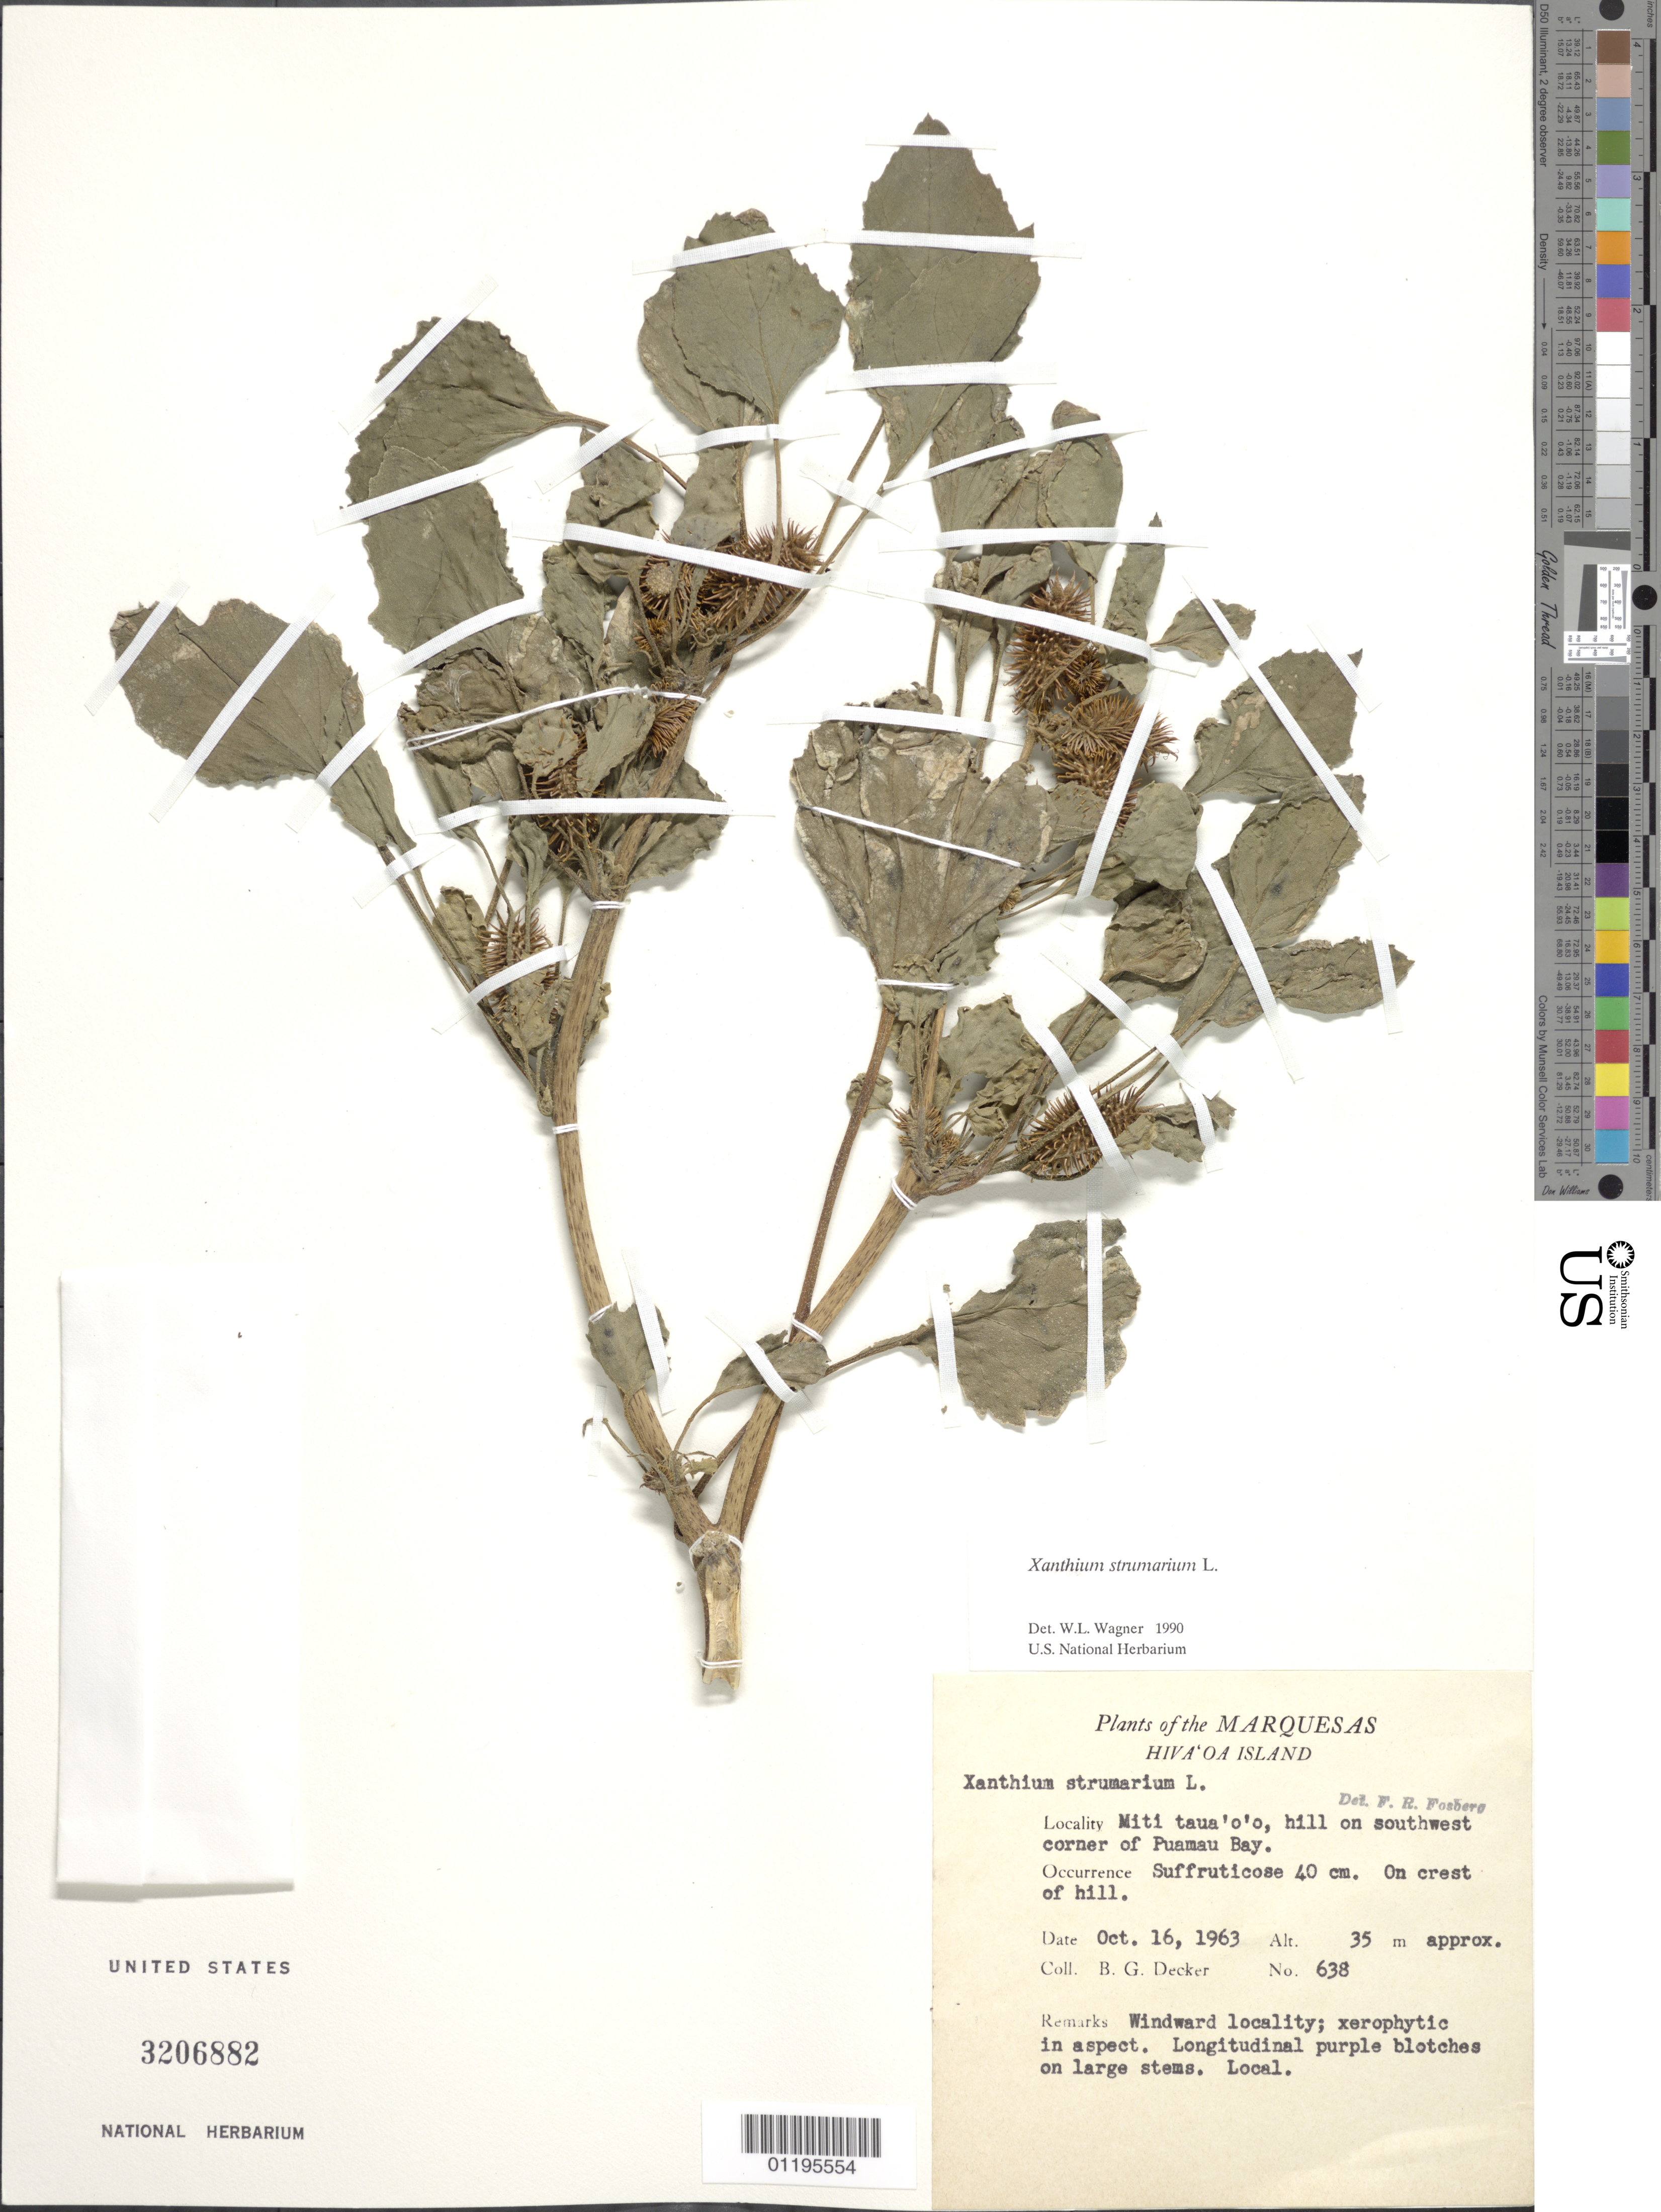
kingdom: Plantae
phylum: Tracheophyta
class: Magnoliopsida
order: Asterales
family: Asteraceae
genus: Xanthium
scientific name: Xanthium strumarium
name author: L.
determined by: Lorence, David H., (PTBG), National Tropical Botanical Garden (UNITED STATES)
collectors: B. G. Decker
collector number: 638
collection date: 1963-10-16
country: French Polynesia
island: Hiva Oa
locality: Miti taua'o'o, hill on SW corner of Puamau Bay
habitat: On crest of hill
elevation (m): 35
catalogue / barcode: US 3206882